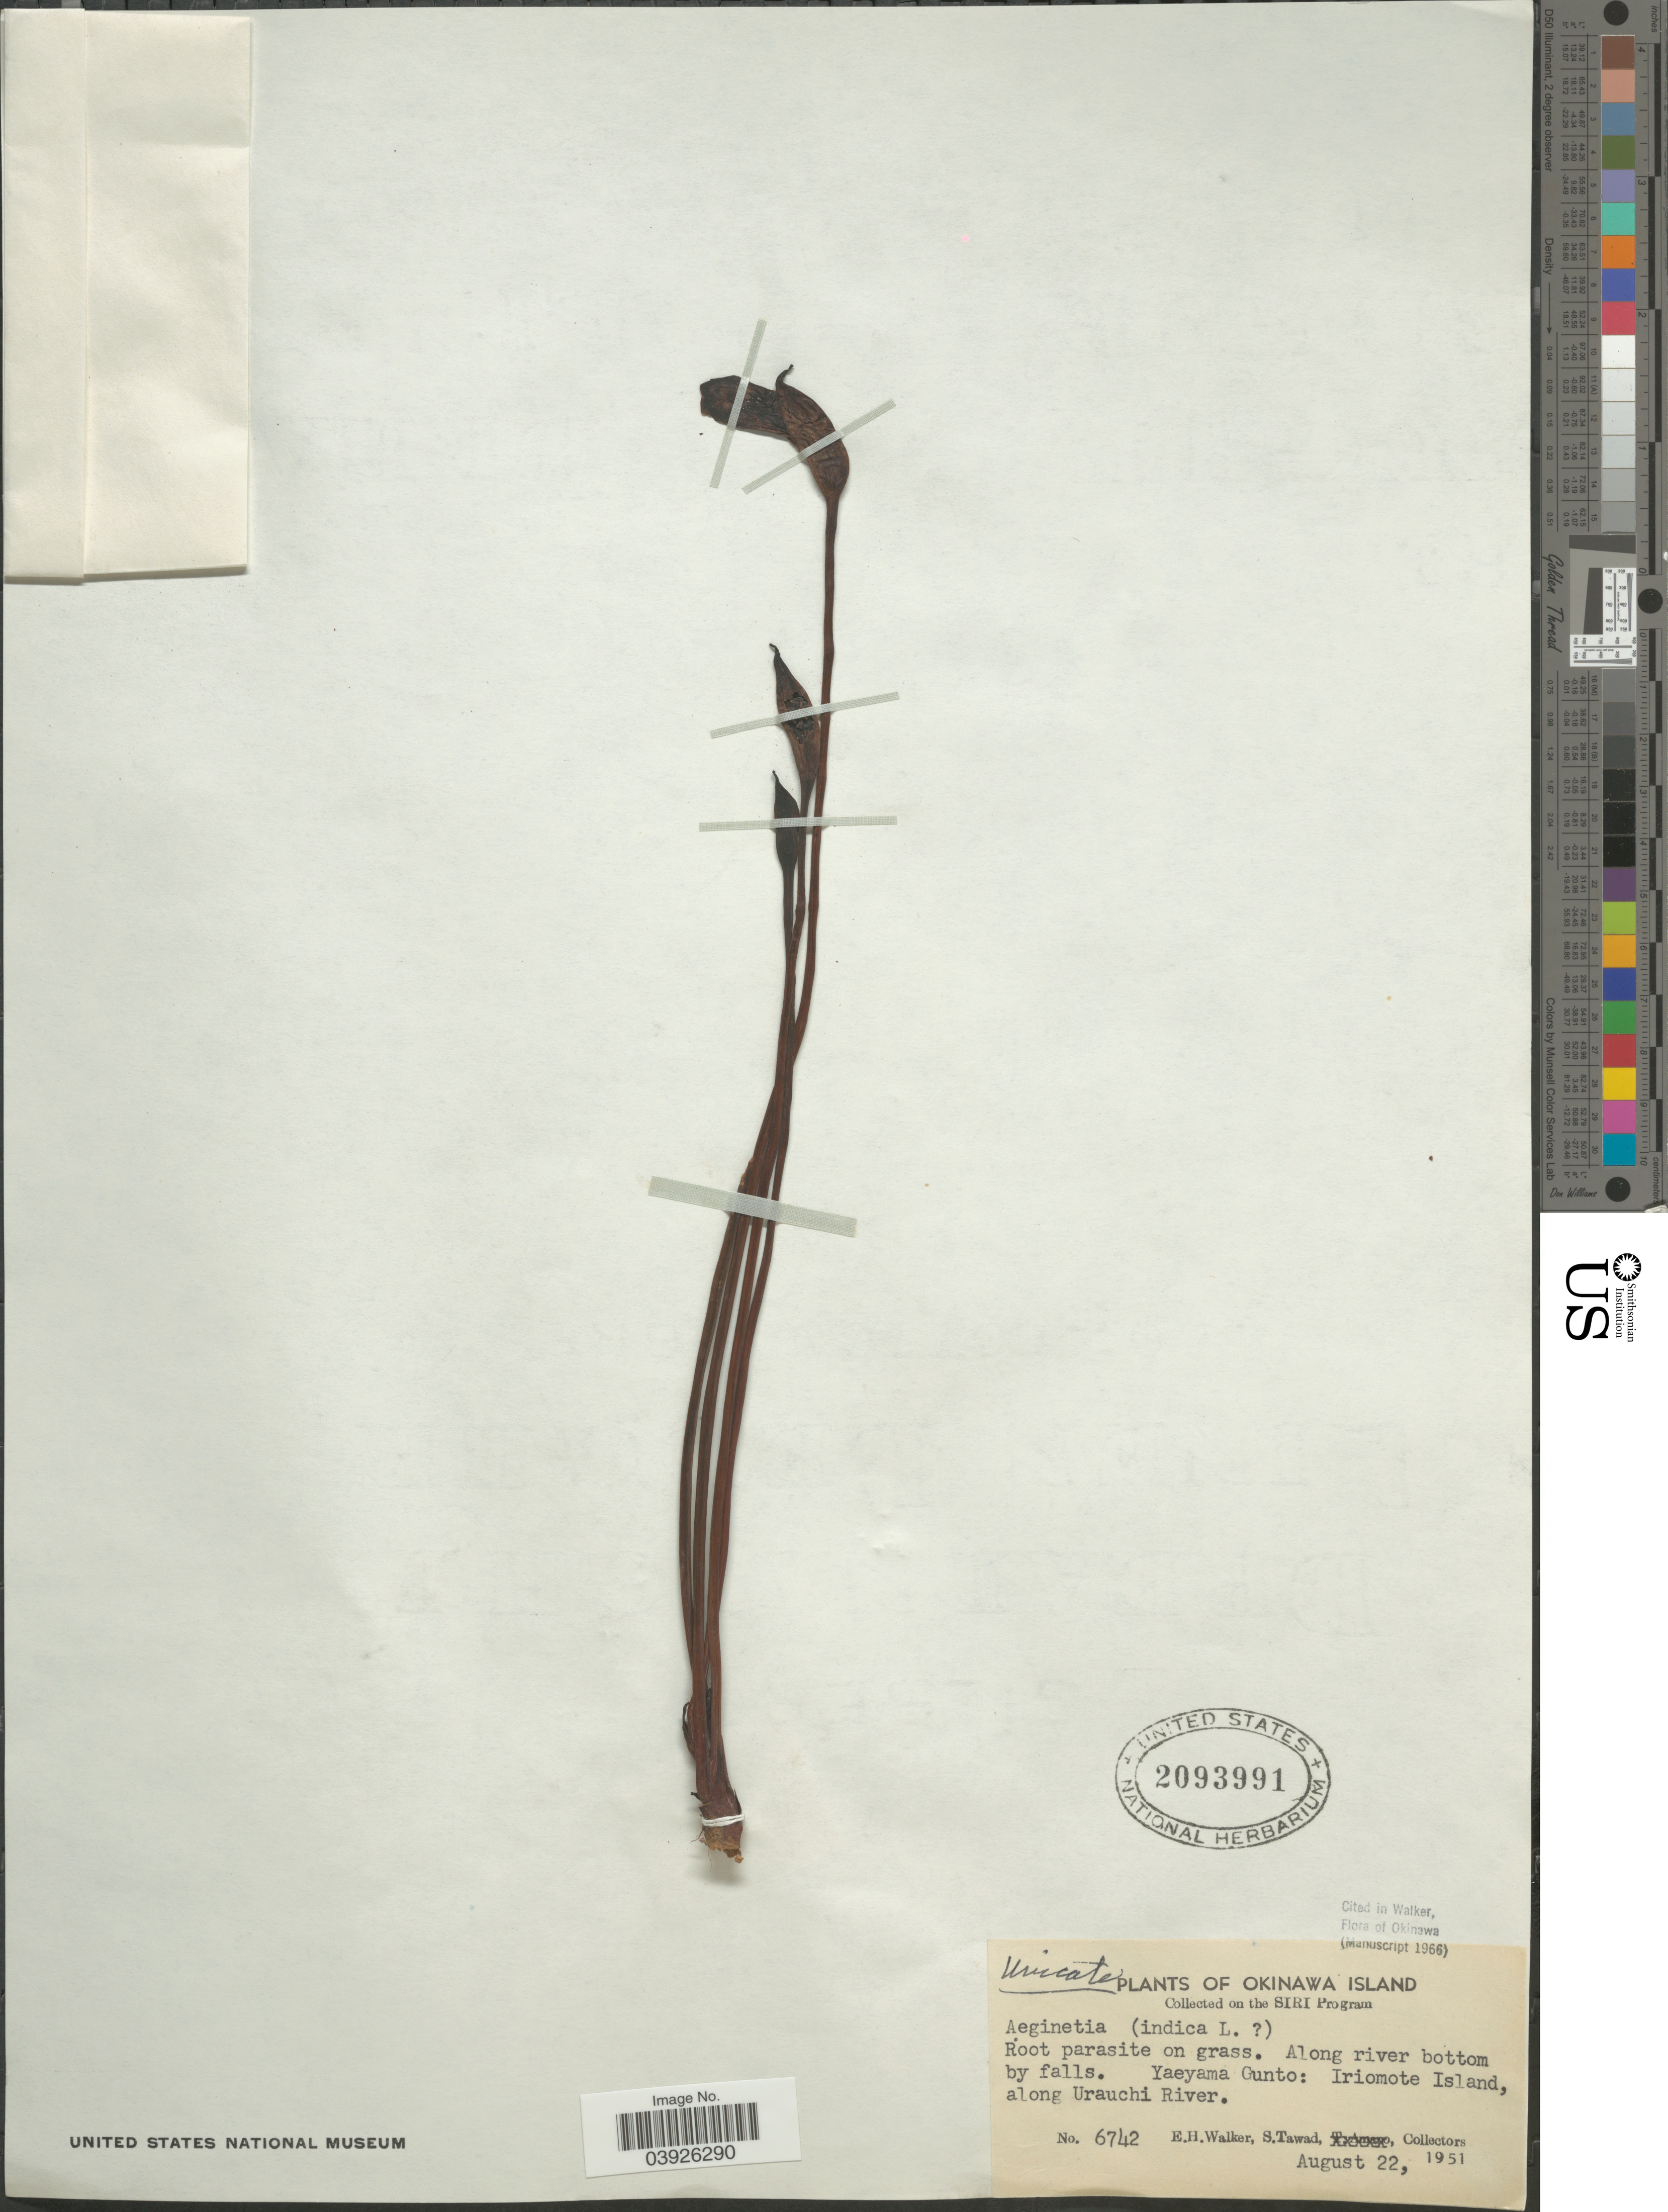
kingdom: Plantae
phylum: Tracheophyta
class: Magnoliopsida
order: Lamiales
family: Orobanchaceae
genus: Aeginetia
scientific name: Aeginetia indica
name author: L.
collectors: E. H. Walker & S. Tawad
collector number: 6742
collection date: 1951-08-22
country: Japan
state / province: Okinawa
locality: Okinawa Island. Along river bottom by falls. Yaeyama Gunto: Iriomote Island, along Urauchi River.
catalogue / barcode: US 2093991